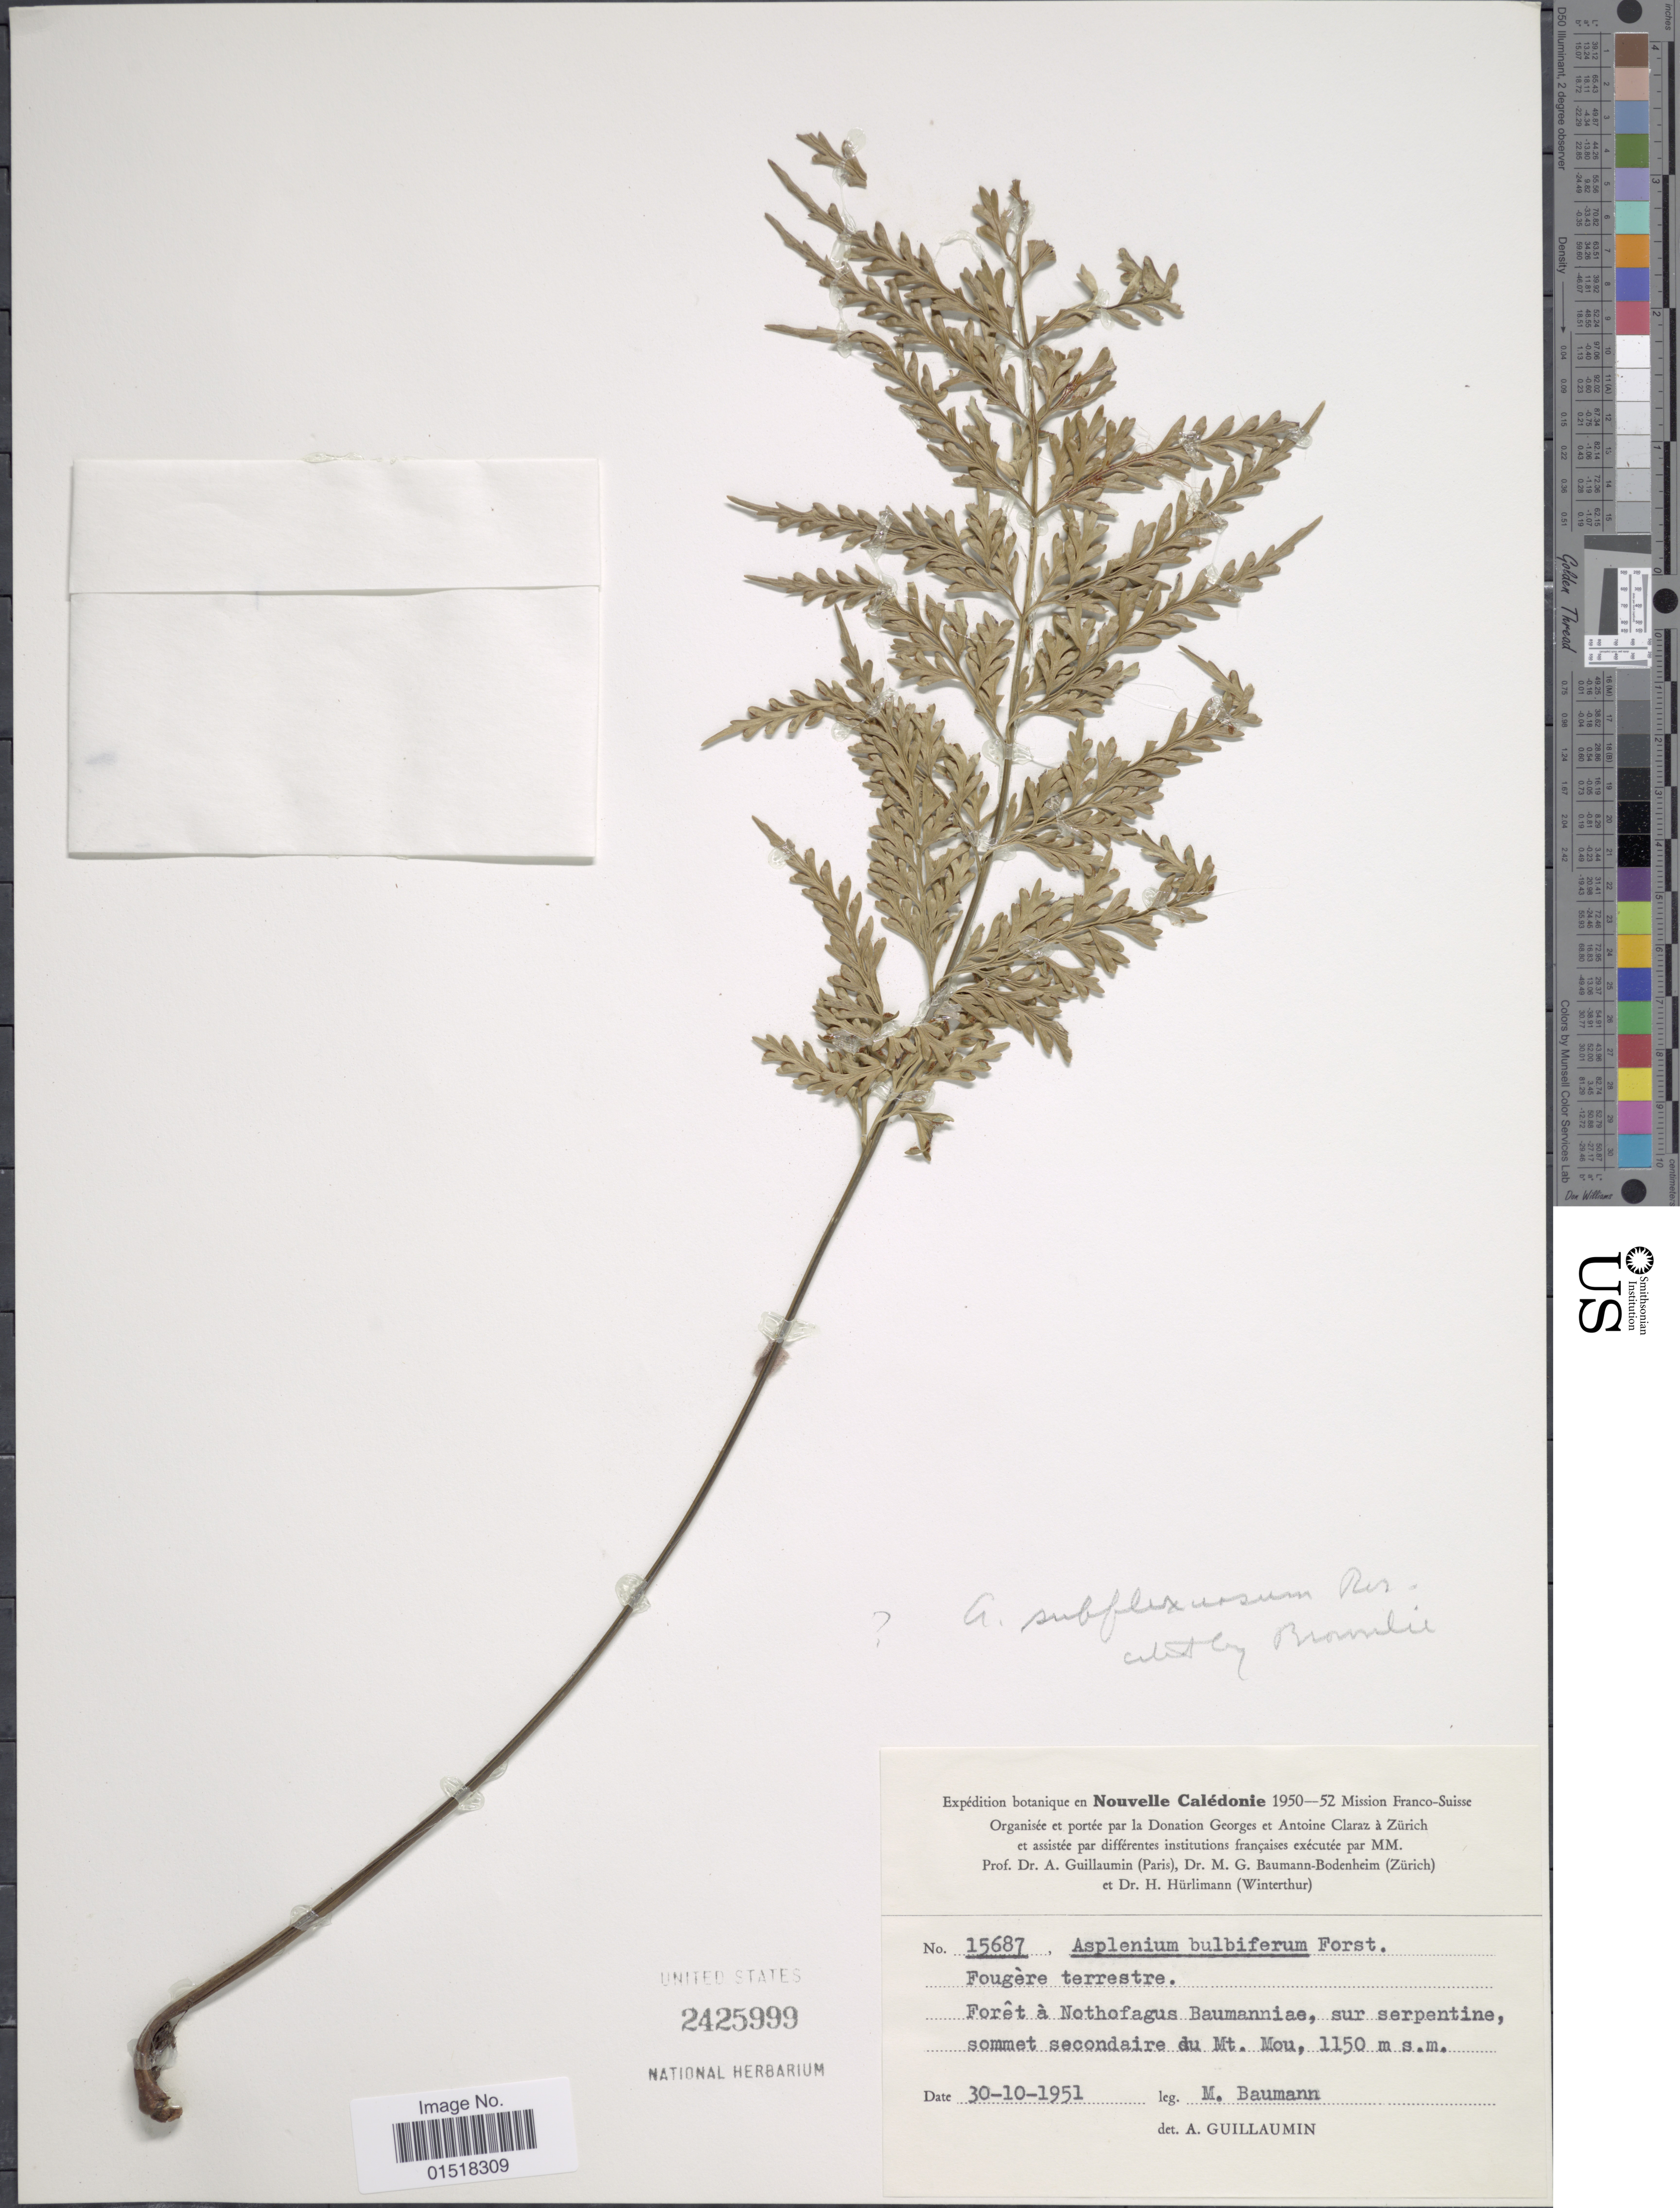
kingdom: Plantae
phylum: Tracheophyta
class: Polypodiopsida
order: Polypodiales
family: Aspleniaceae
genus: Asplenium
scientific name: Asplenium subflexuosum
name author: Rosenst.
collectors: M. Baumann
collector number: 15687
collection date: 1951-10-30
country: New Caledonia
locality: Forêt à Nothofagus Baumanniae, sur serpentine, sommet secondaire du Mt. Mou.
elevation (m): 1150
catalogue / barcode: US 2425999